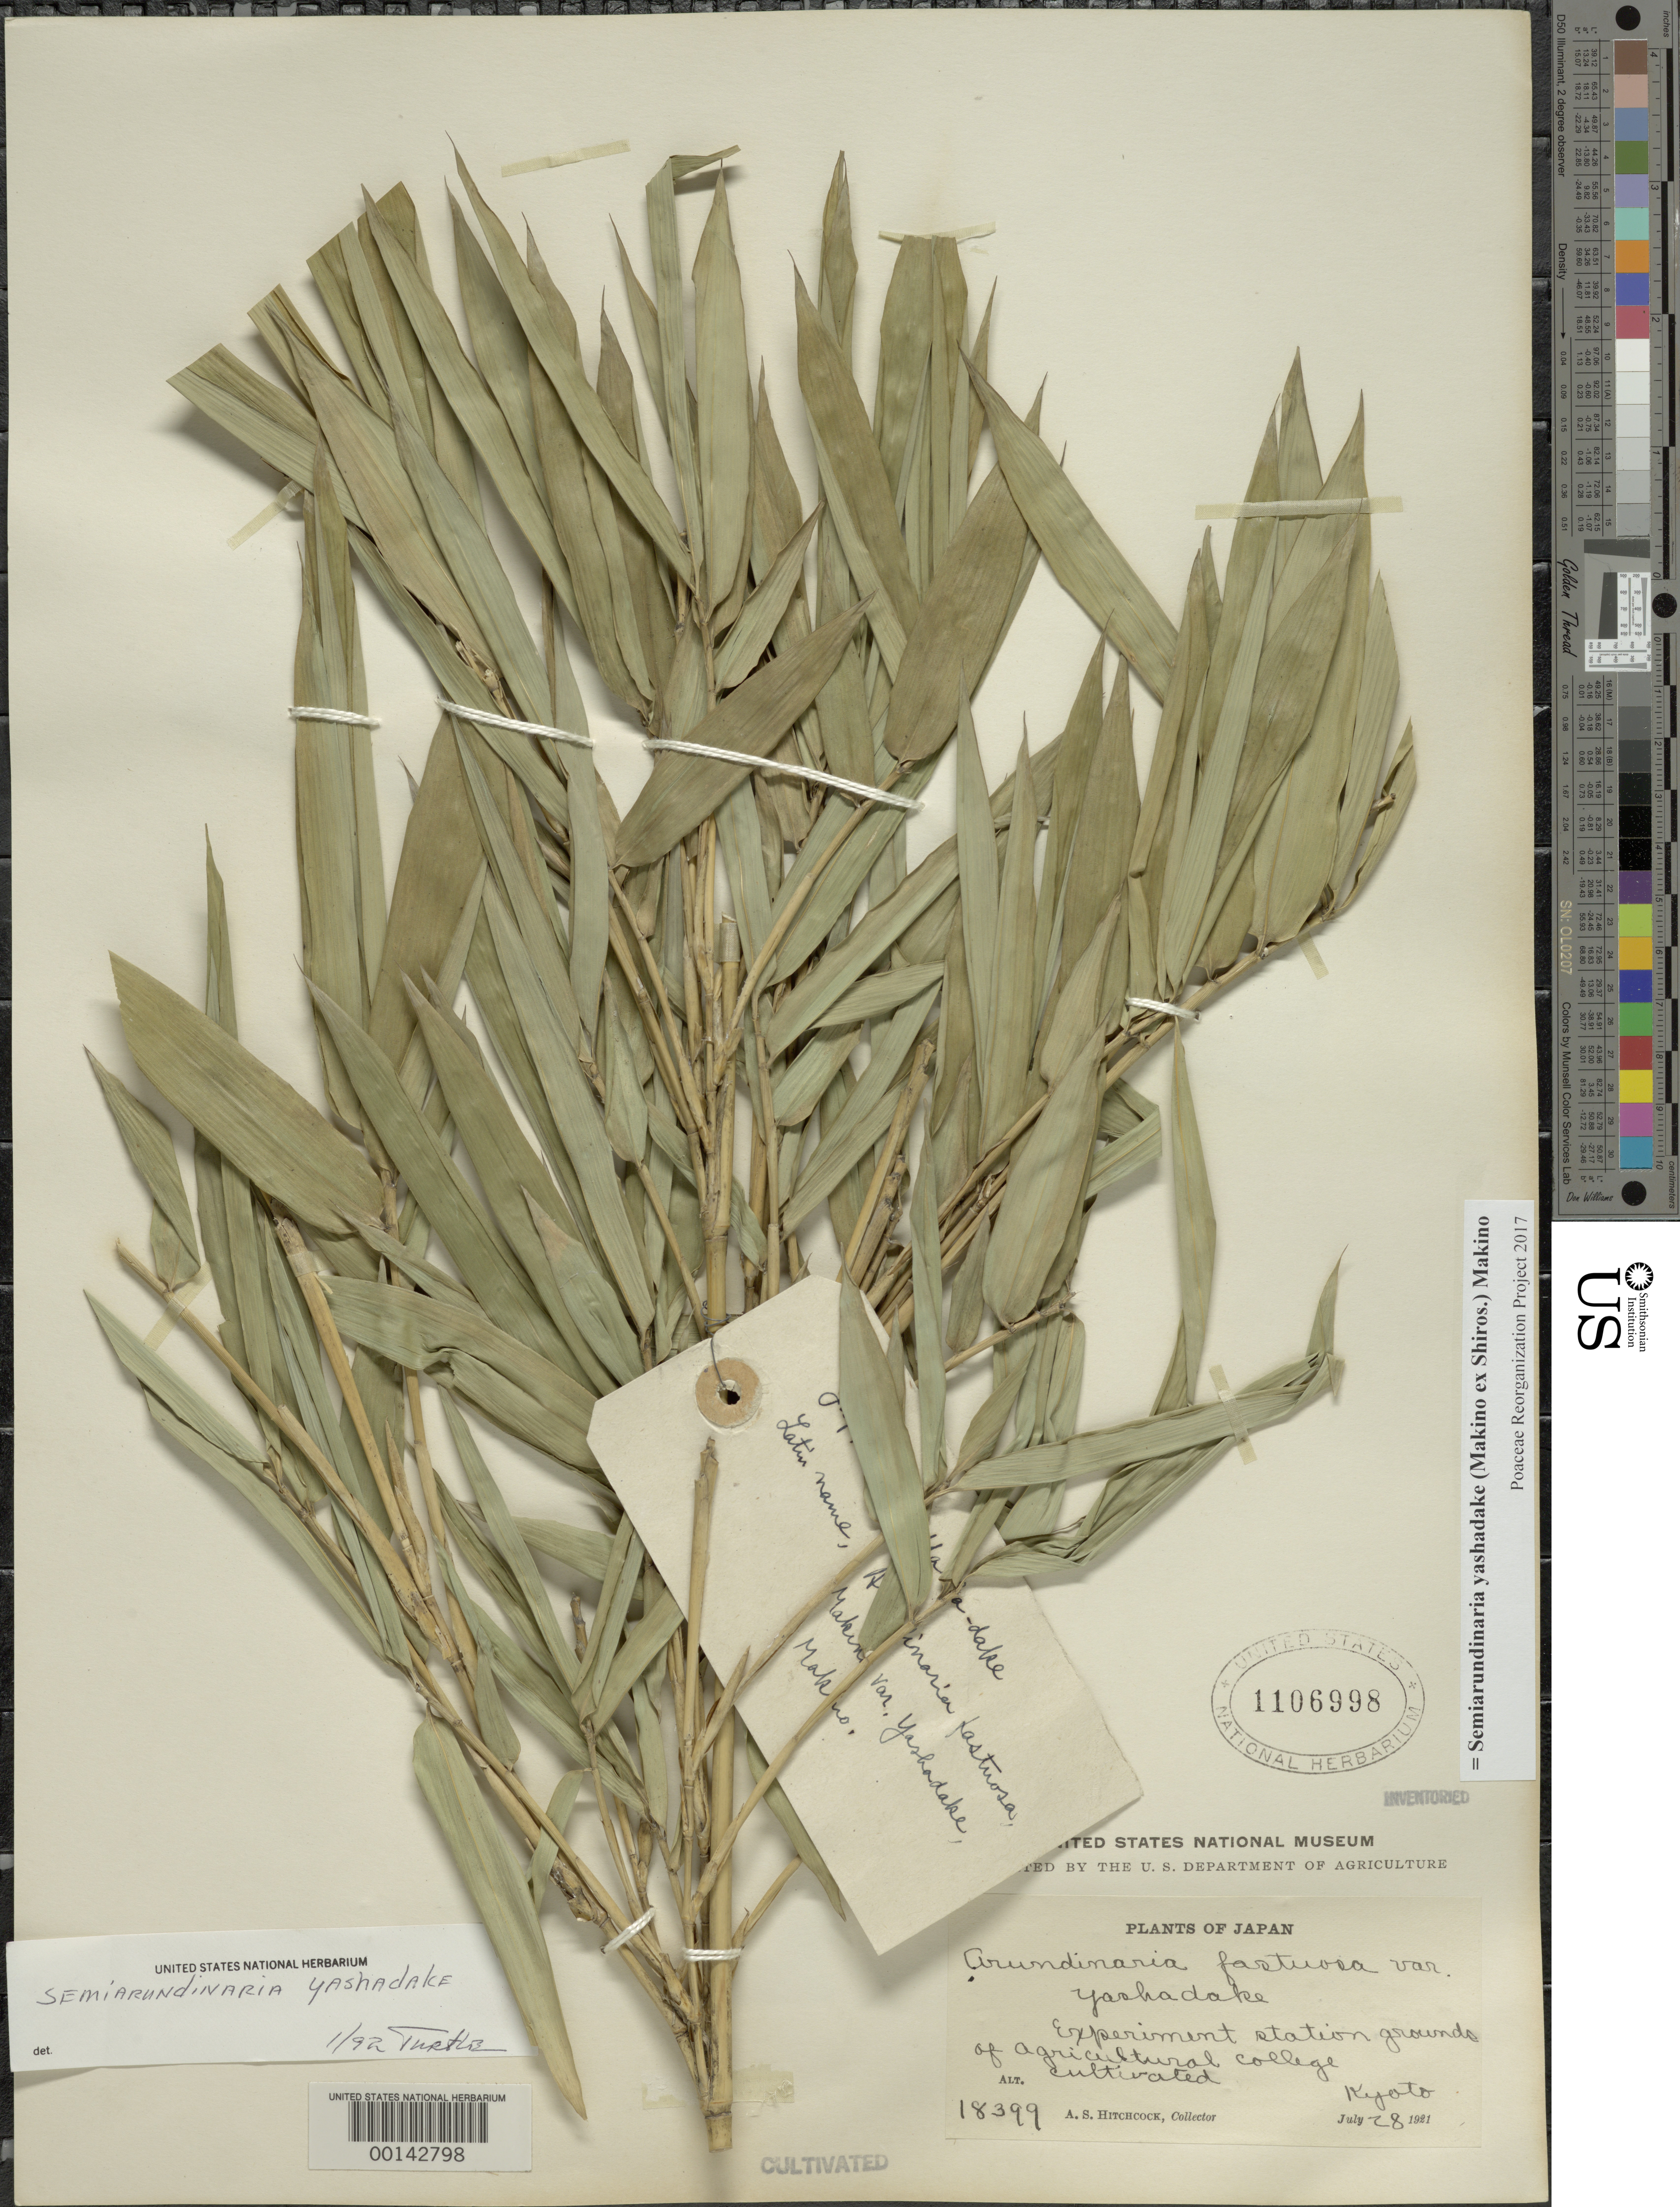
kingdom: Plantae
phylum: Tracheophyta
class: Liliopsida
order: Poales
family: Poaceae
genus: Semiarundinaria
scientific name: Semiarundinaria yashadake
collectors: A. S. Hitchcock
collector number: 18399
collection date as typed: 28 Jul 1921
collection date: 1921-07-28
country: Japan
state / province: Kyoto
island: Honshu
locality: Agric. college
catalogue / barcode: US 1106998